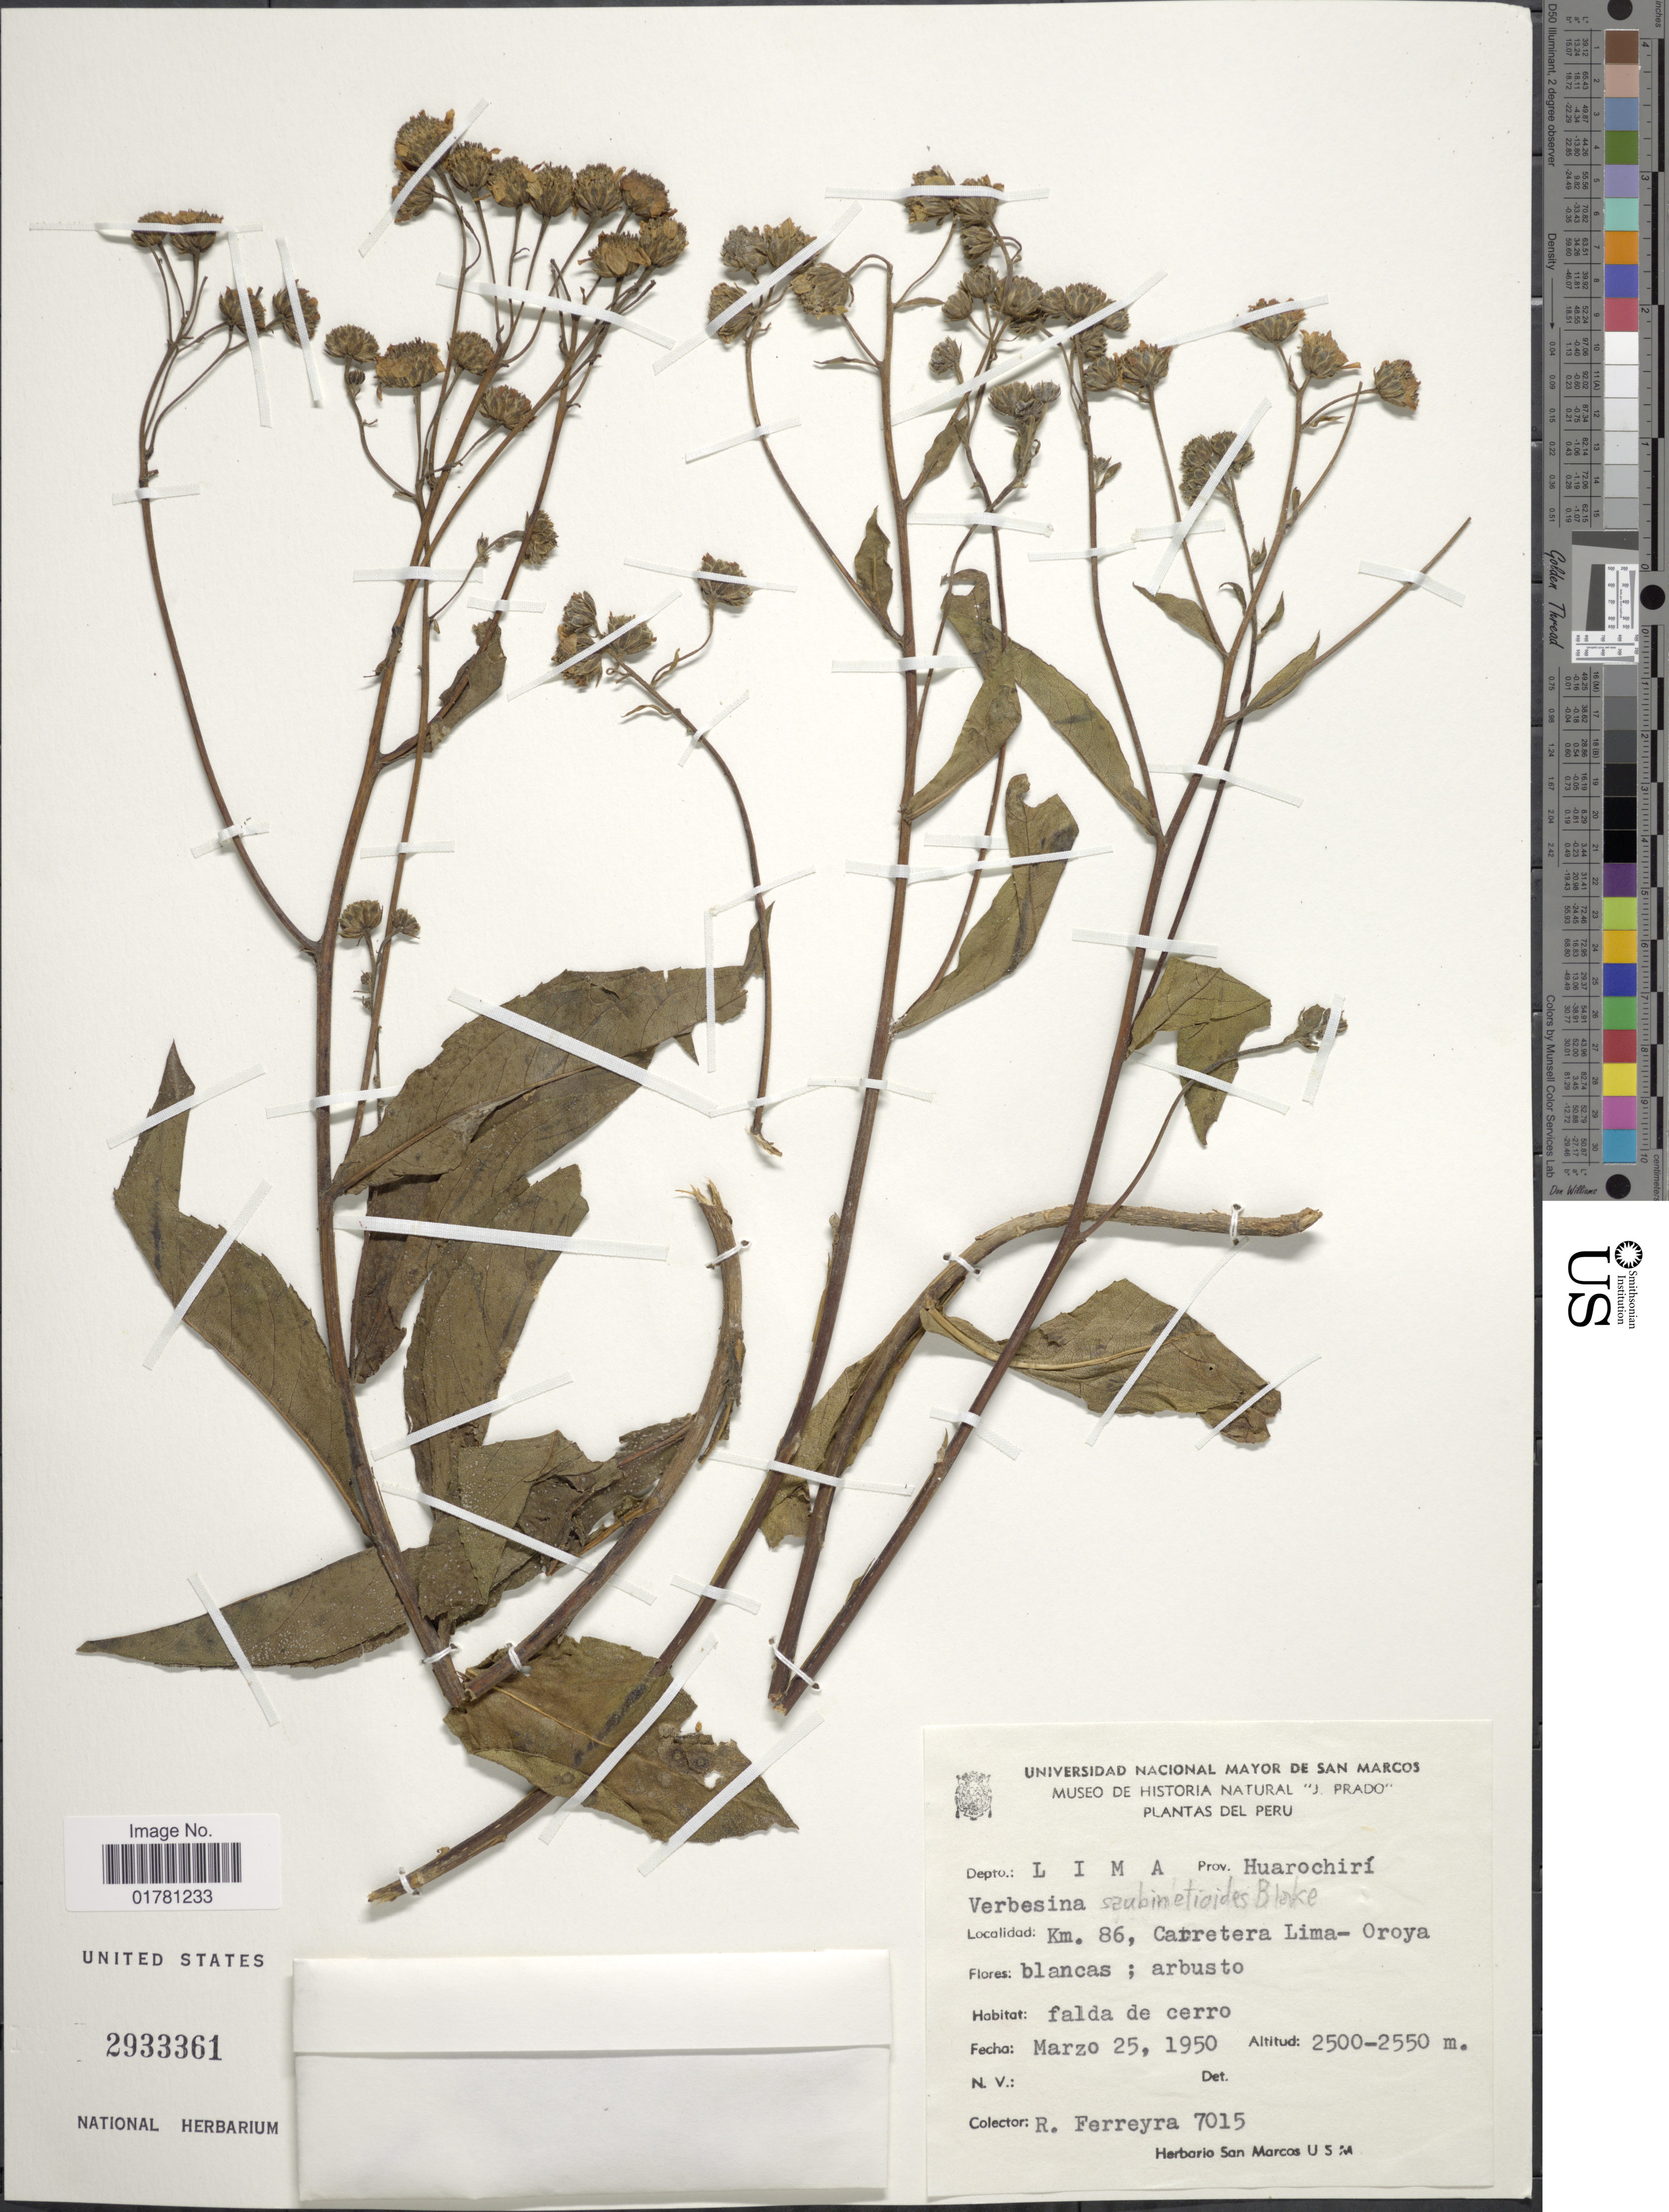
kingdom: Plantae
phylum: Tracheophyta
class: Magnoliopsida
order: Asterales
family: Asteraceae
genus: Verbesina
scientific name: Verbesina saubinetioides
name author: S.F. Blake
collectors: R. A. Ferreyra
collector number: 7015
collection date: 1950-03-25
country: Peru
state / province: Lima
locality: Depto Lima, Prov. Huarochirí, Km 86, Carretera Lima- Oroya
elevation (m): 2500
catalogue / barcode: US 2933361